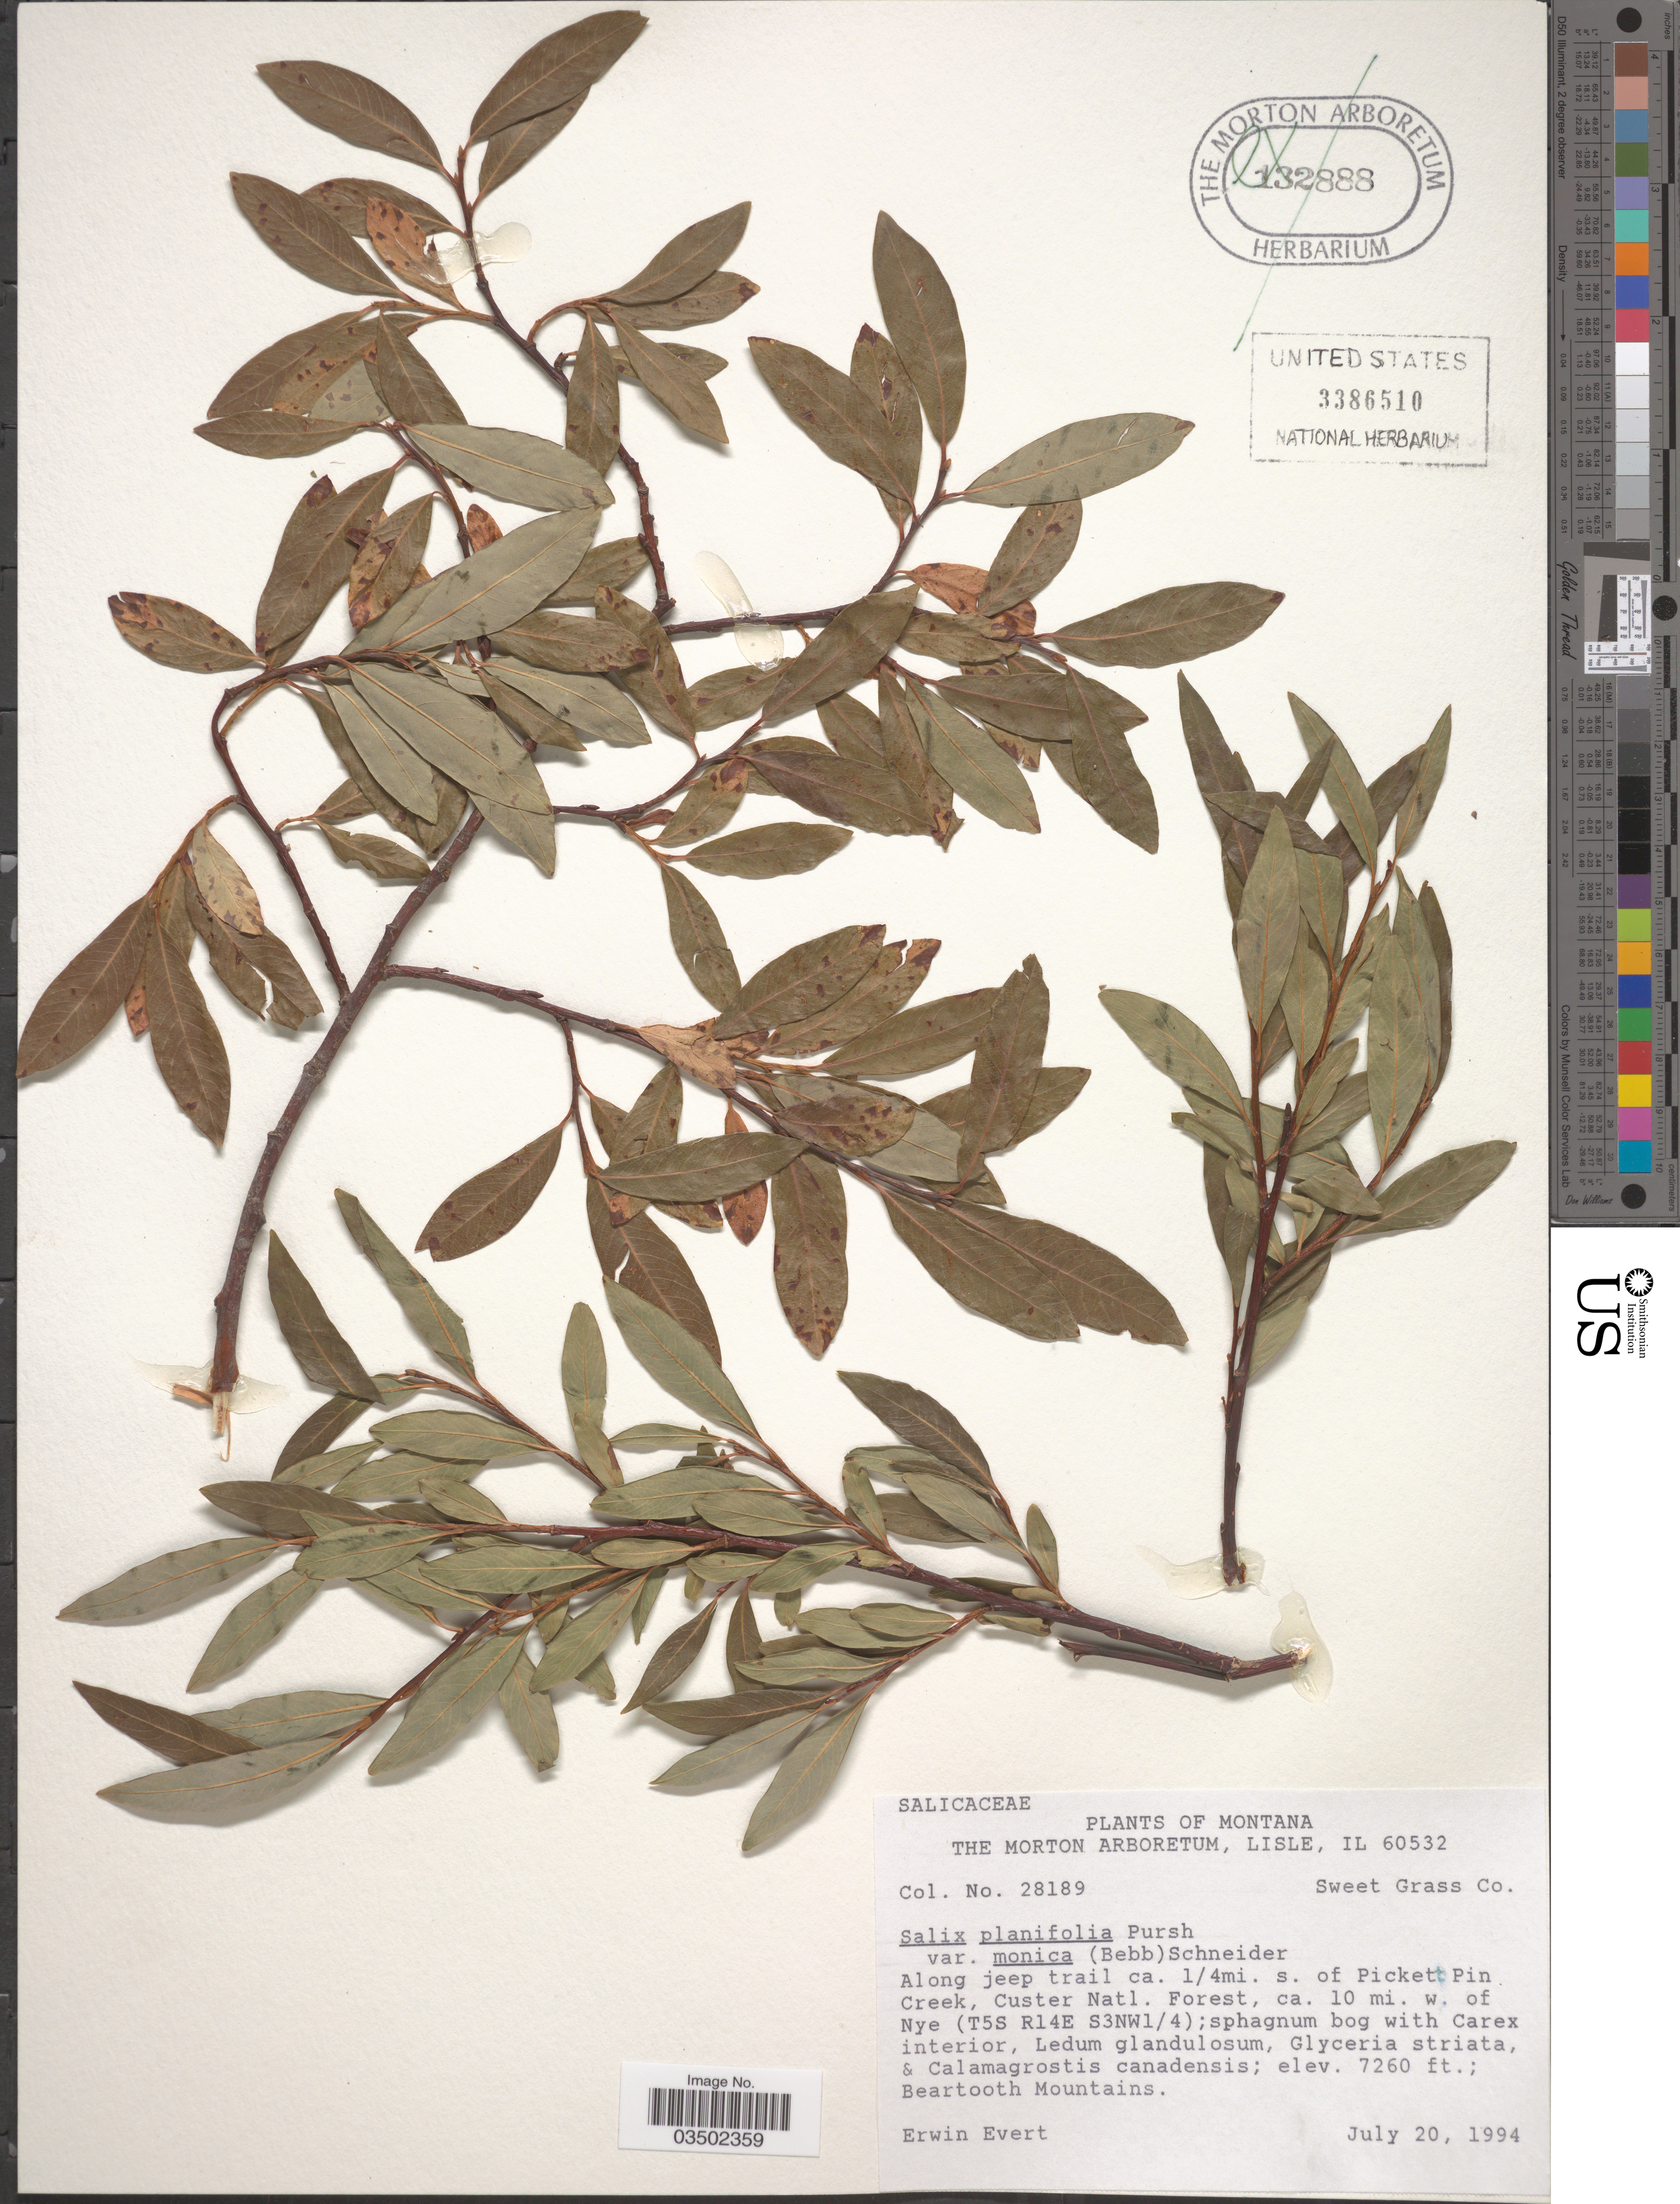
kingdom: Plantae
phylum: Tracheophyta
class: Magnoliopsida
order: Malpighiales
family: Salicaceae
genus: Salix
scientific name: Salix planifolia var. monica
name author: (Bebb) C.K. Schneid.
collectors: E. Evert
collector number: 28189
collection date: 1994-07-20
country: United States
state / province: Montana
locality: Sweet Grass Co. Along jeep trail ca. 1/4mi. s. of Picket Pin Creek, Custer Natl. Forest, ca. 10 mi. w. of Nye (T5S R14E S3NW1/4); Beartooth Mountains.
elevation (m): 2213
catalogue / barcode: US 3386510